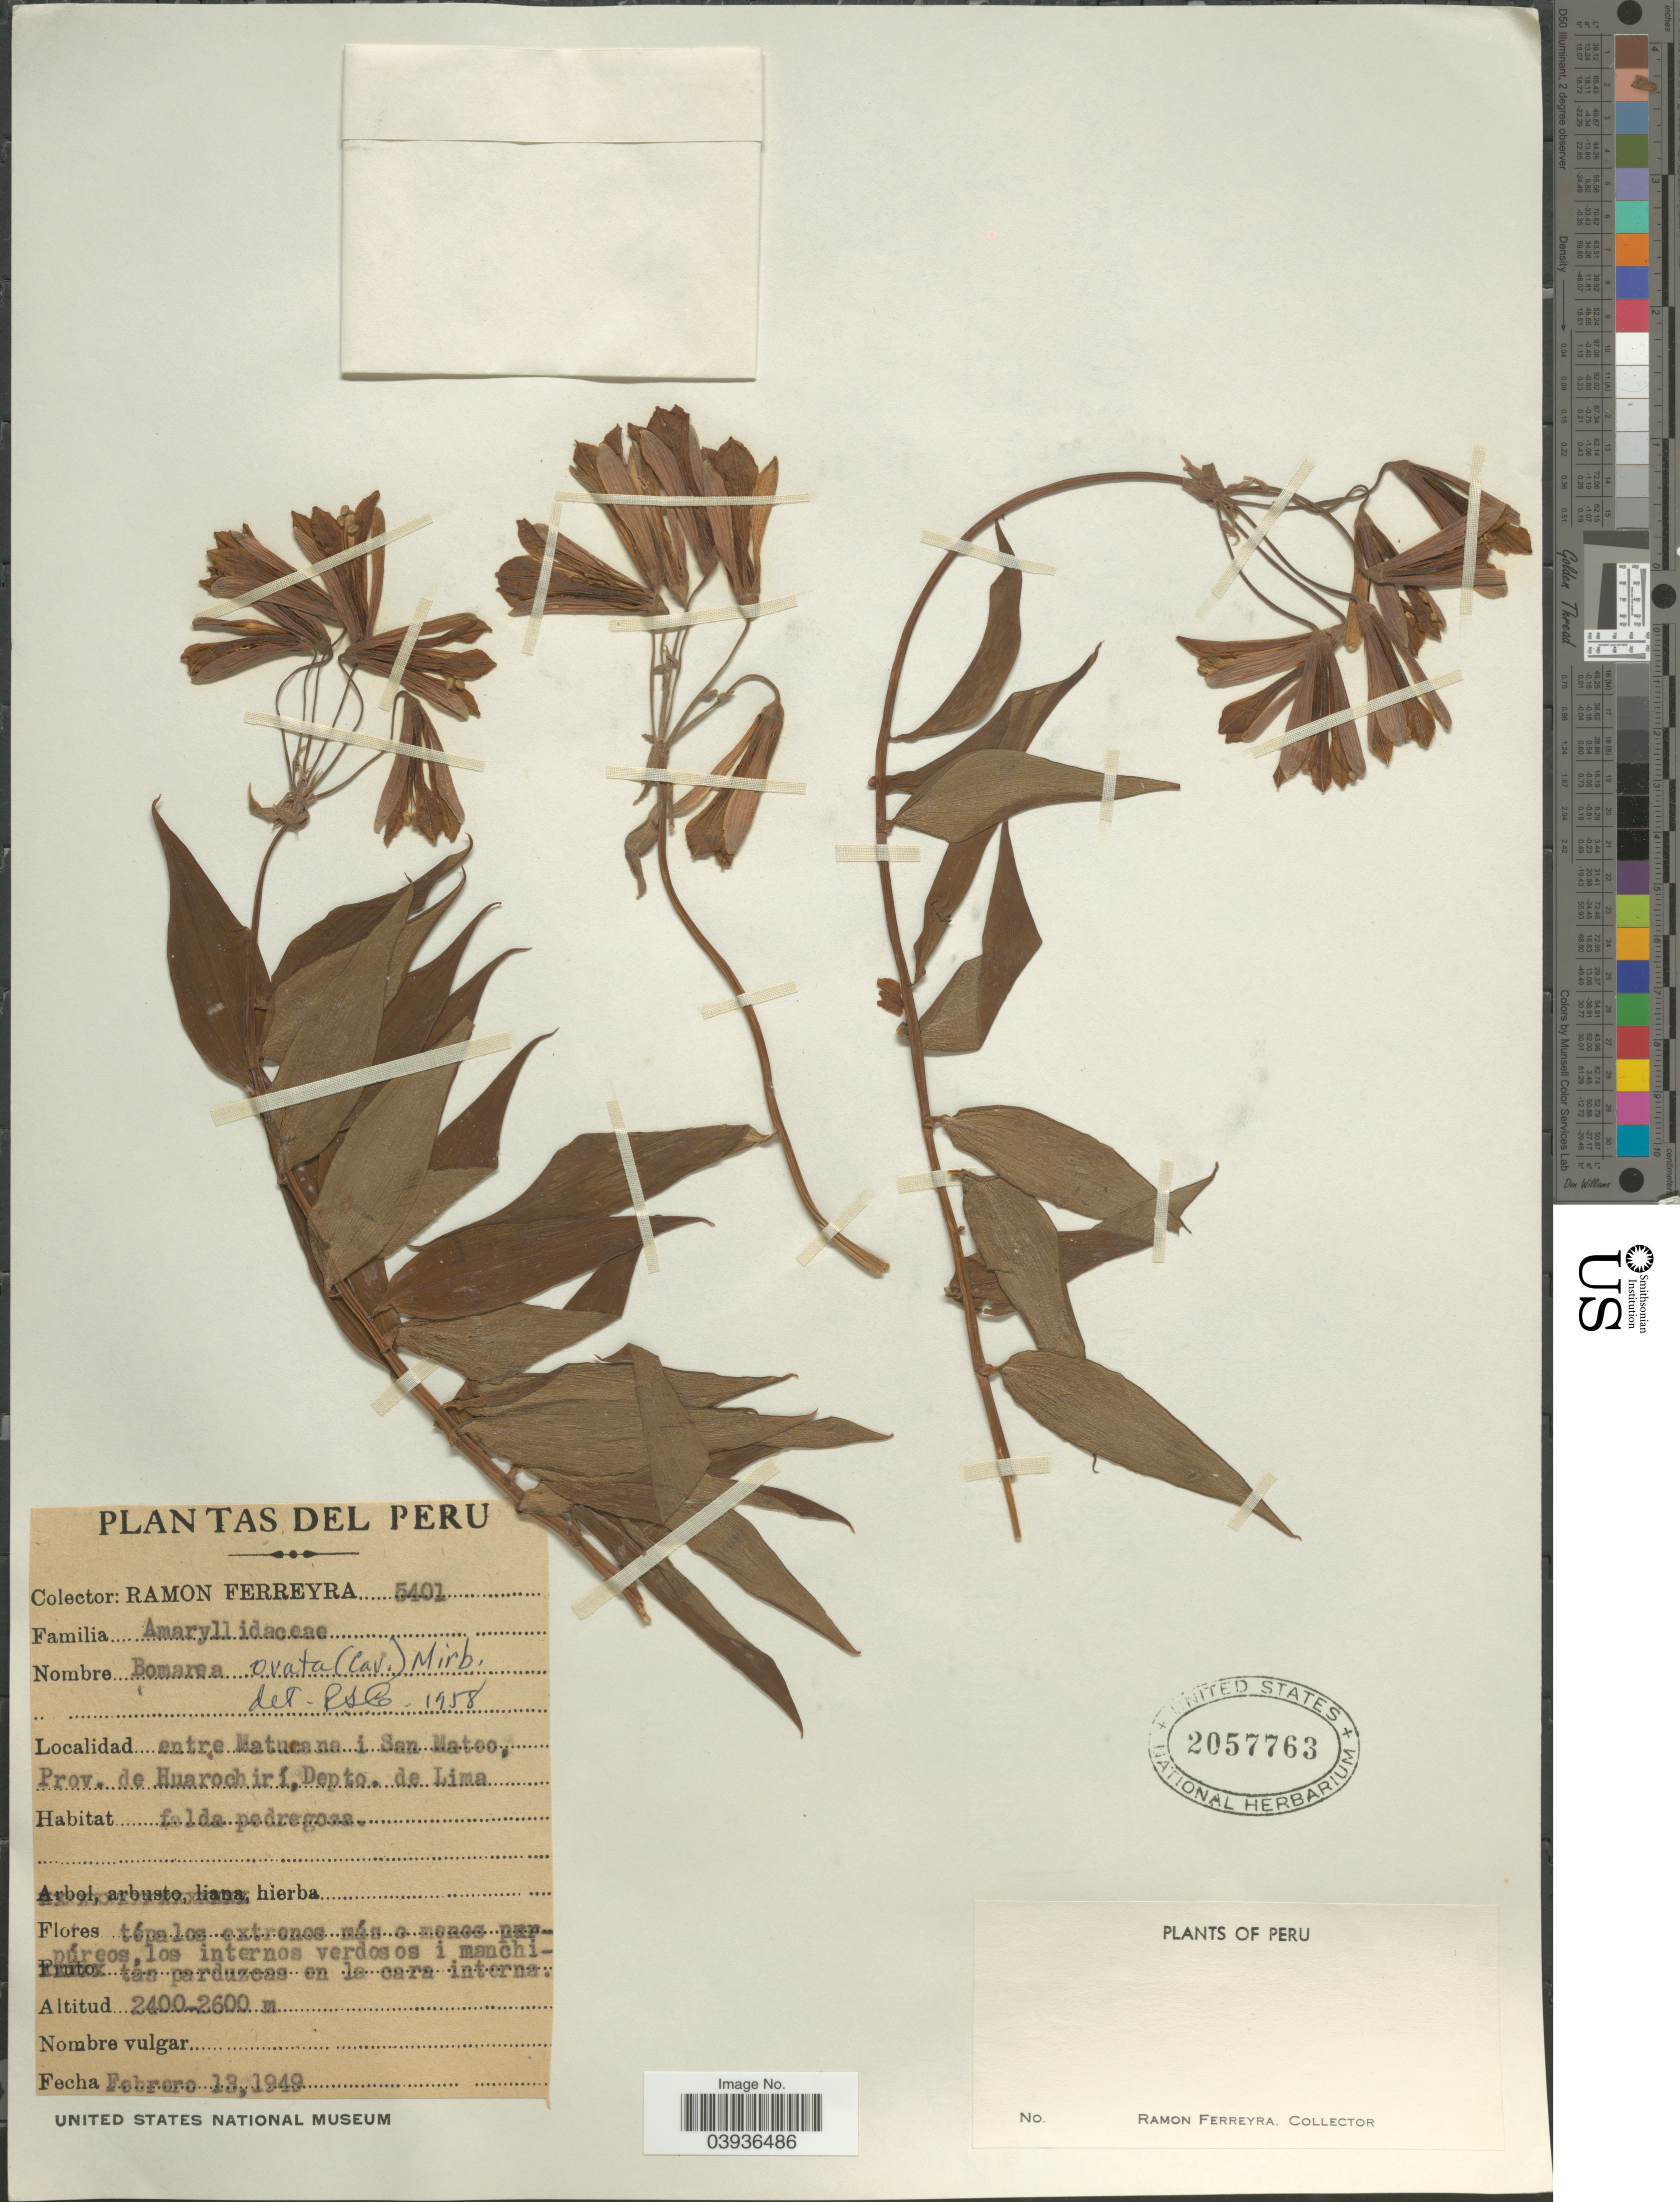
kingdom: Plantae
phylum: Tracheophyta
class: Liliopsida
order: Liliales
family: Alstroemeriaceae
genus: Bomarea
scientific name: Bomarea ovata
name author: (Cav.) Mirb.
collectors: R. A. Ferreyra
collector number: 5401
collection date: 1949-02-13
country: Peru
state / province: Lima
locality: Entre Matucana i San Mateo, Prov. de Huarochirí, Depto. de Lima.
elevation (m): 2400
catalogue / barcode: US 2057763